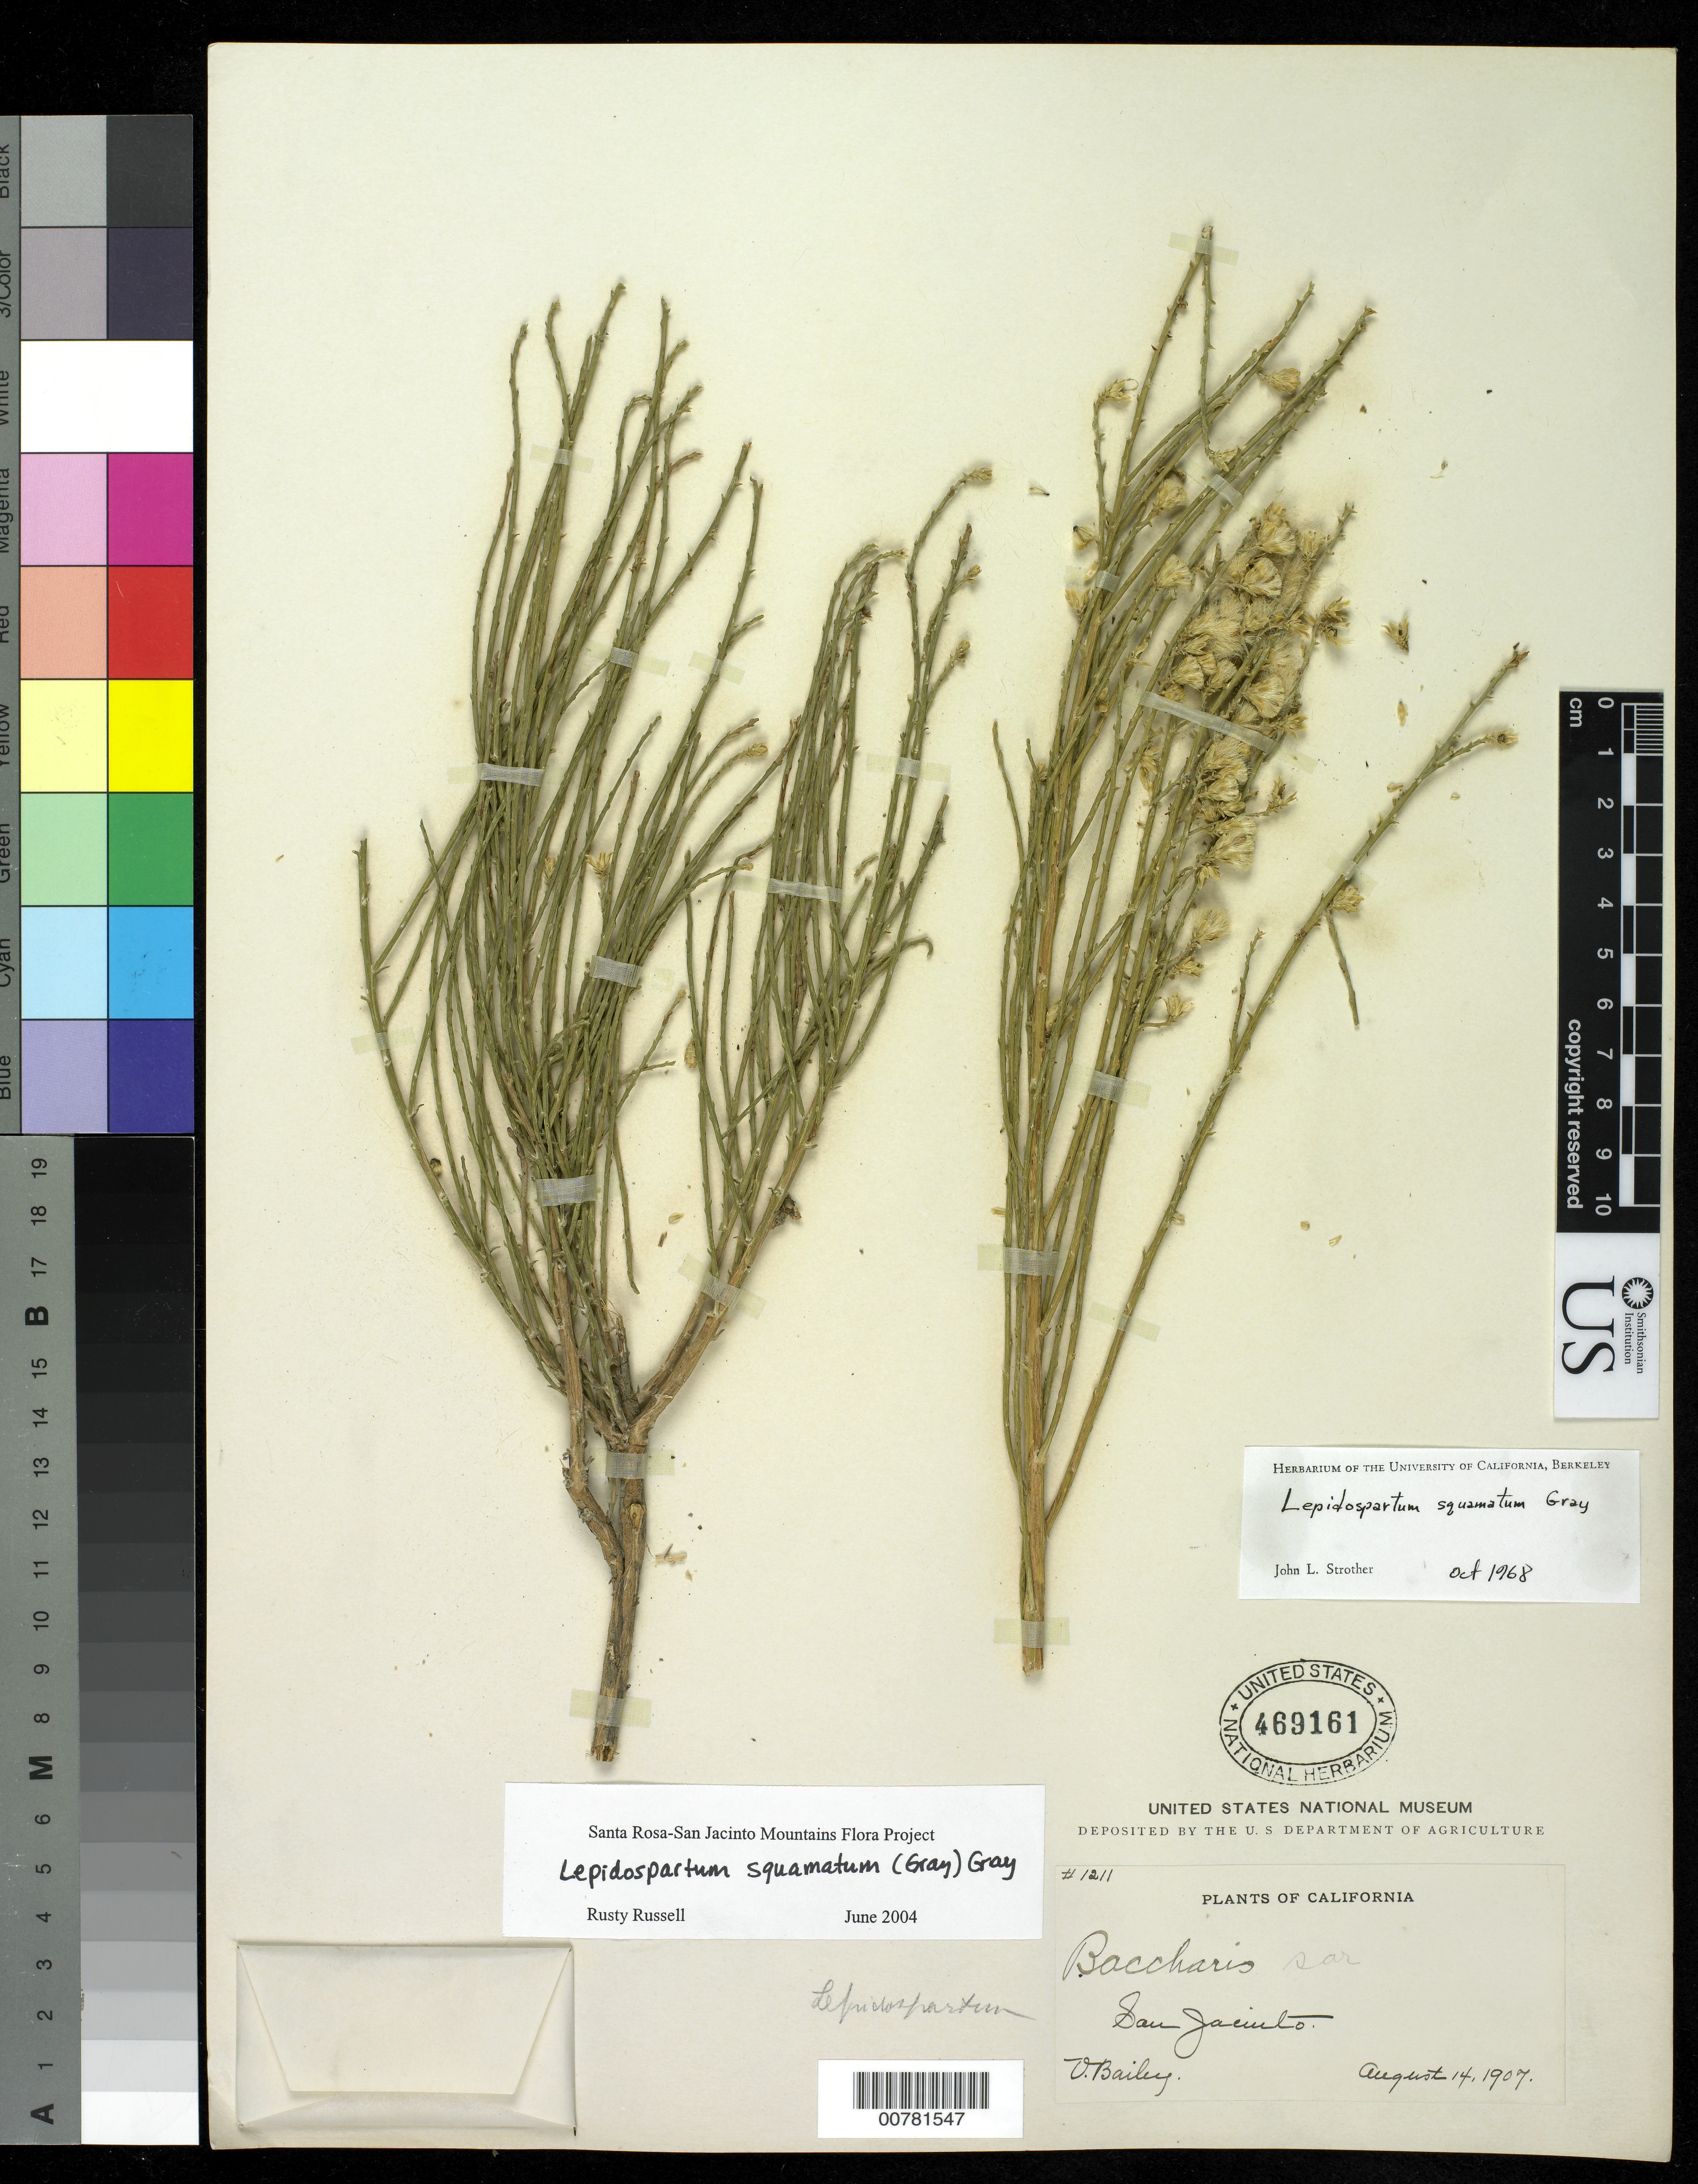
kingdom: Plantae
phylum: Tracheophyta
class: Magnoliopsida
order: Asterales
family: Asteraceae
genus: Lepidospartum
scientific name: Lepidospartum squamatum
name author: A. Gray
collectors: V. O. Bailey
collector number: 1211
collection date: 1907-08-14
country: United States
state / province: California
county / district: Riverside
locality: San Jacinto.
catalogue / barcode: US 469161